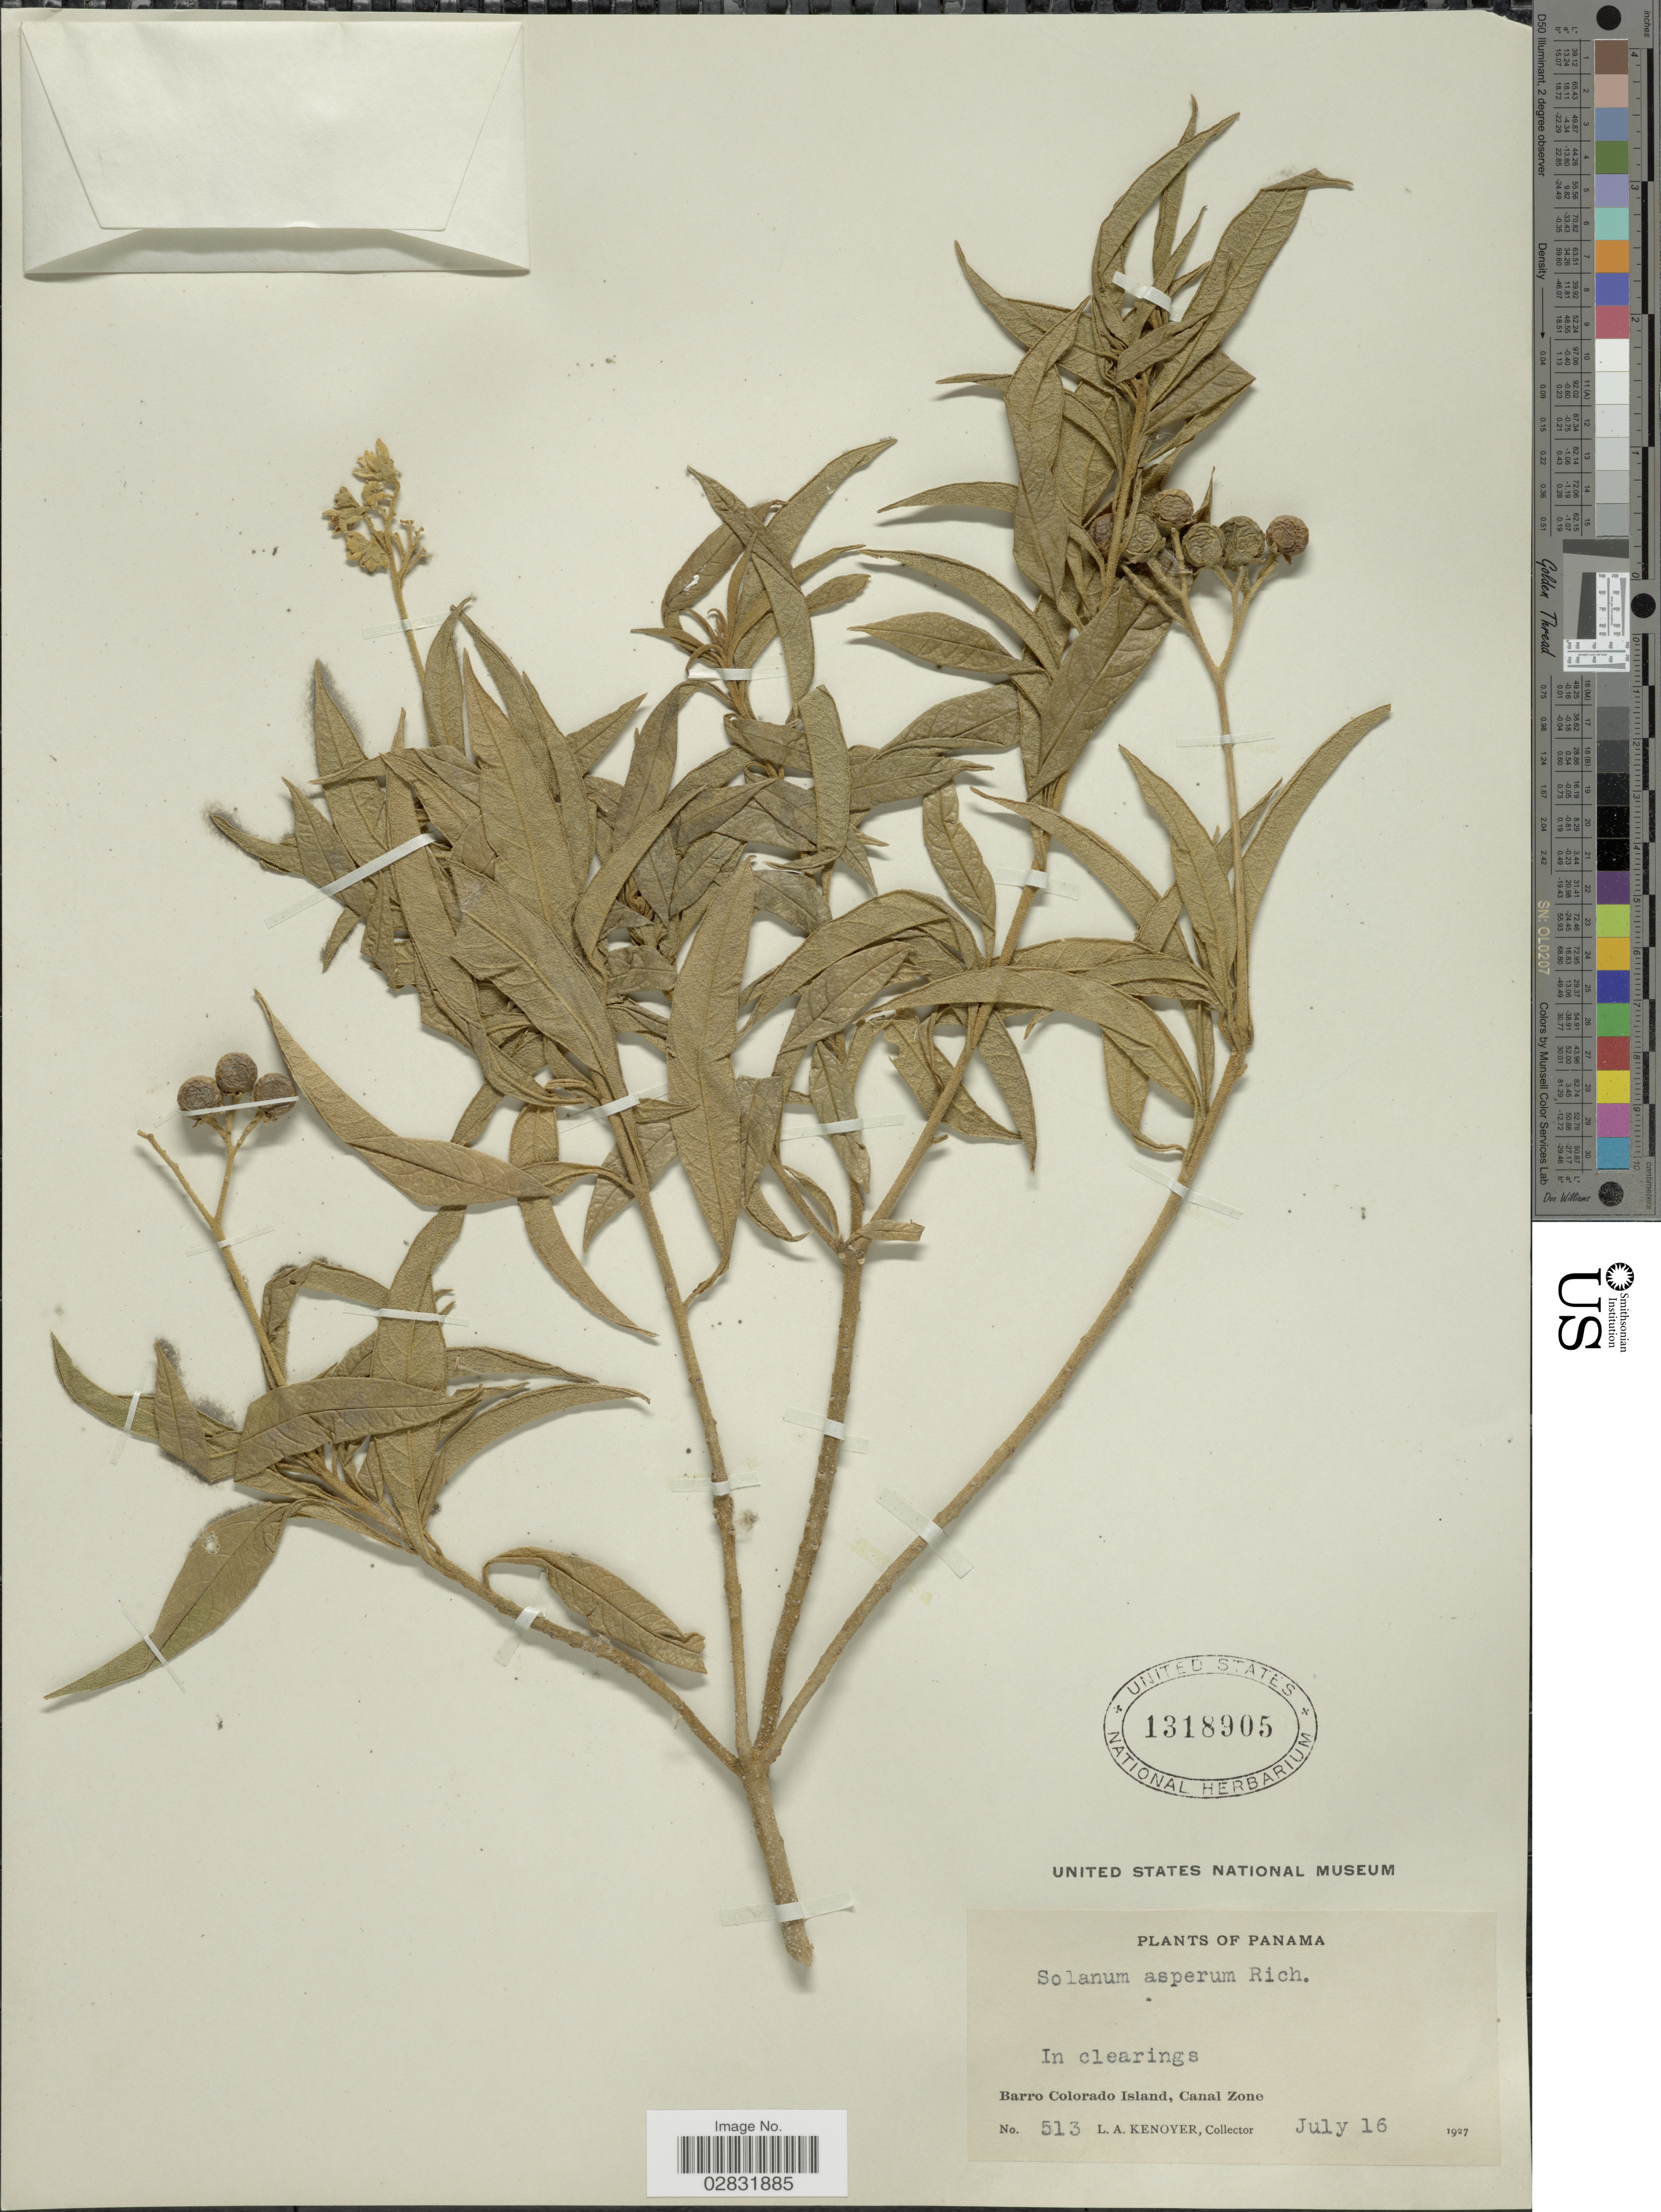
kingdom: Plantae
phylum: Tracheophyta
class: Magnoliopsida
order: Solanales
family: Solanaceae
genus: Solanum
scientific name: Solanum asperum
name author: Rich.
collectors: L. A. Kenoyer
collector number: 513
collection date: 1927-07-16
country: Panama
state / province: Panamá Oeste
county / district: Canal Zone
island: Barro Colorado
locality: Barro Colorado Island, Canal Zone.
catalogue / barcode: US 1318905